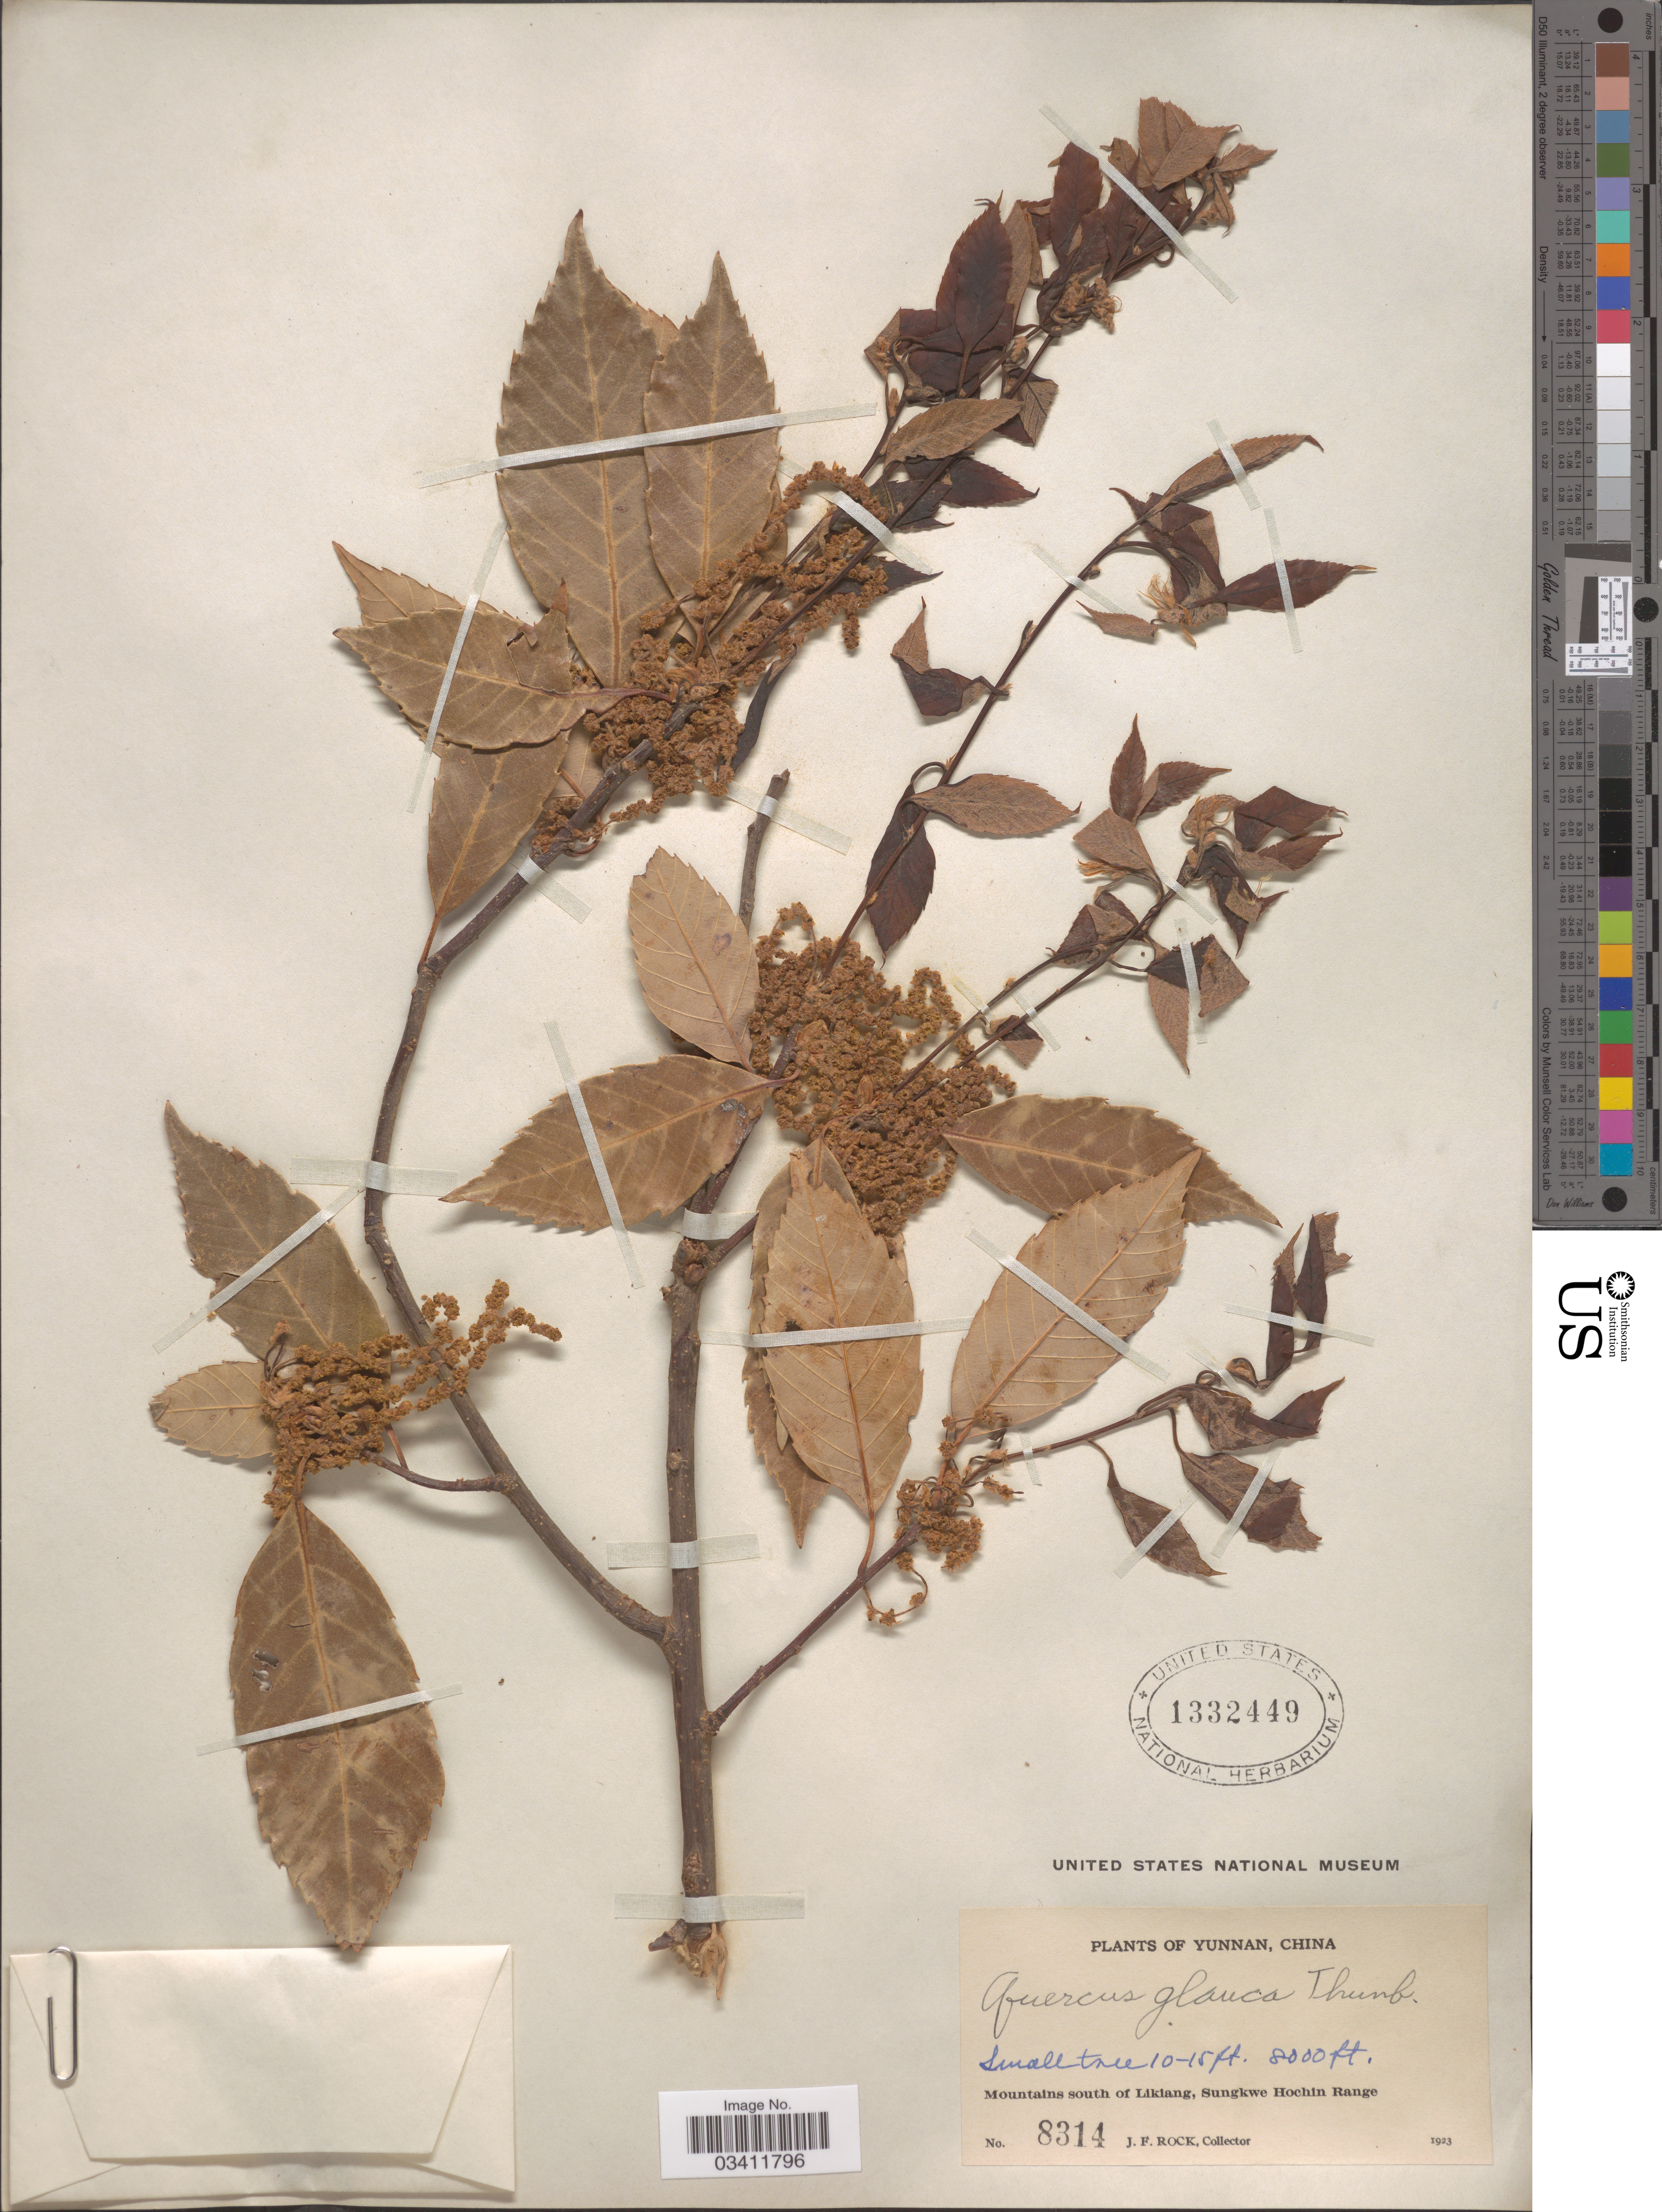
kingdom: Plantae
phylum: Tracheophyta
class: Magnoliopsida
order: Fagales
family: Fagaceae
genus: Quercus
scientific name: Quercus glauca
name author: Thunb.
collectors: J. Rock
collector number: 8314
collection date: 1923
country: China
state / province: Yunnan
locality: Mountains south of Likiang, Sungkwe Hochin Range.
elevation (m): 2438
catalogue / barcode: US 1332449